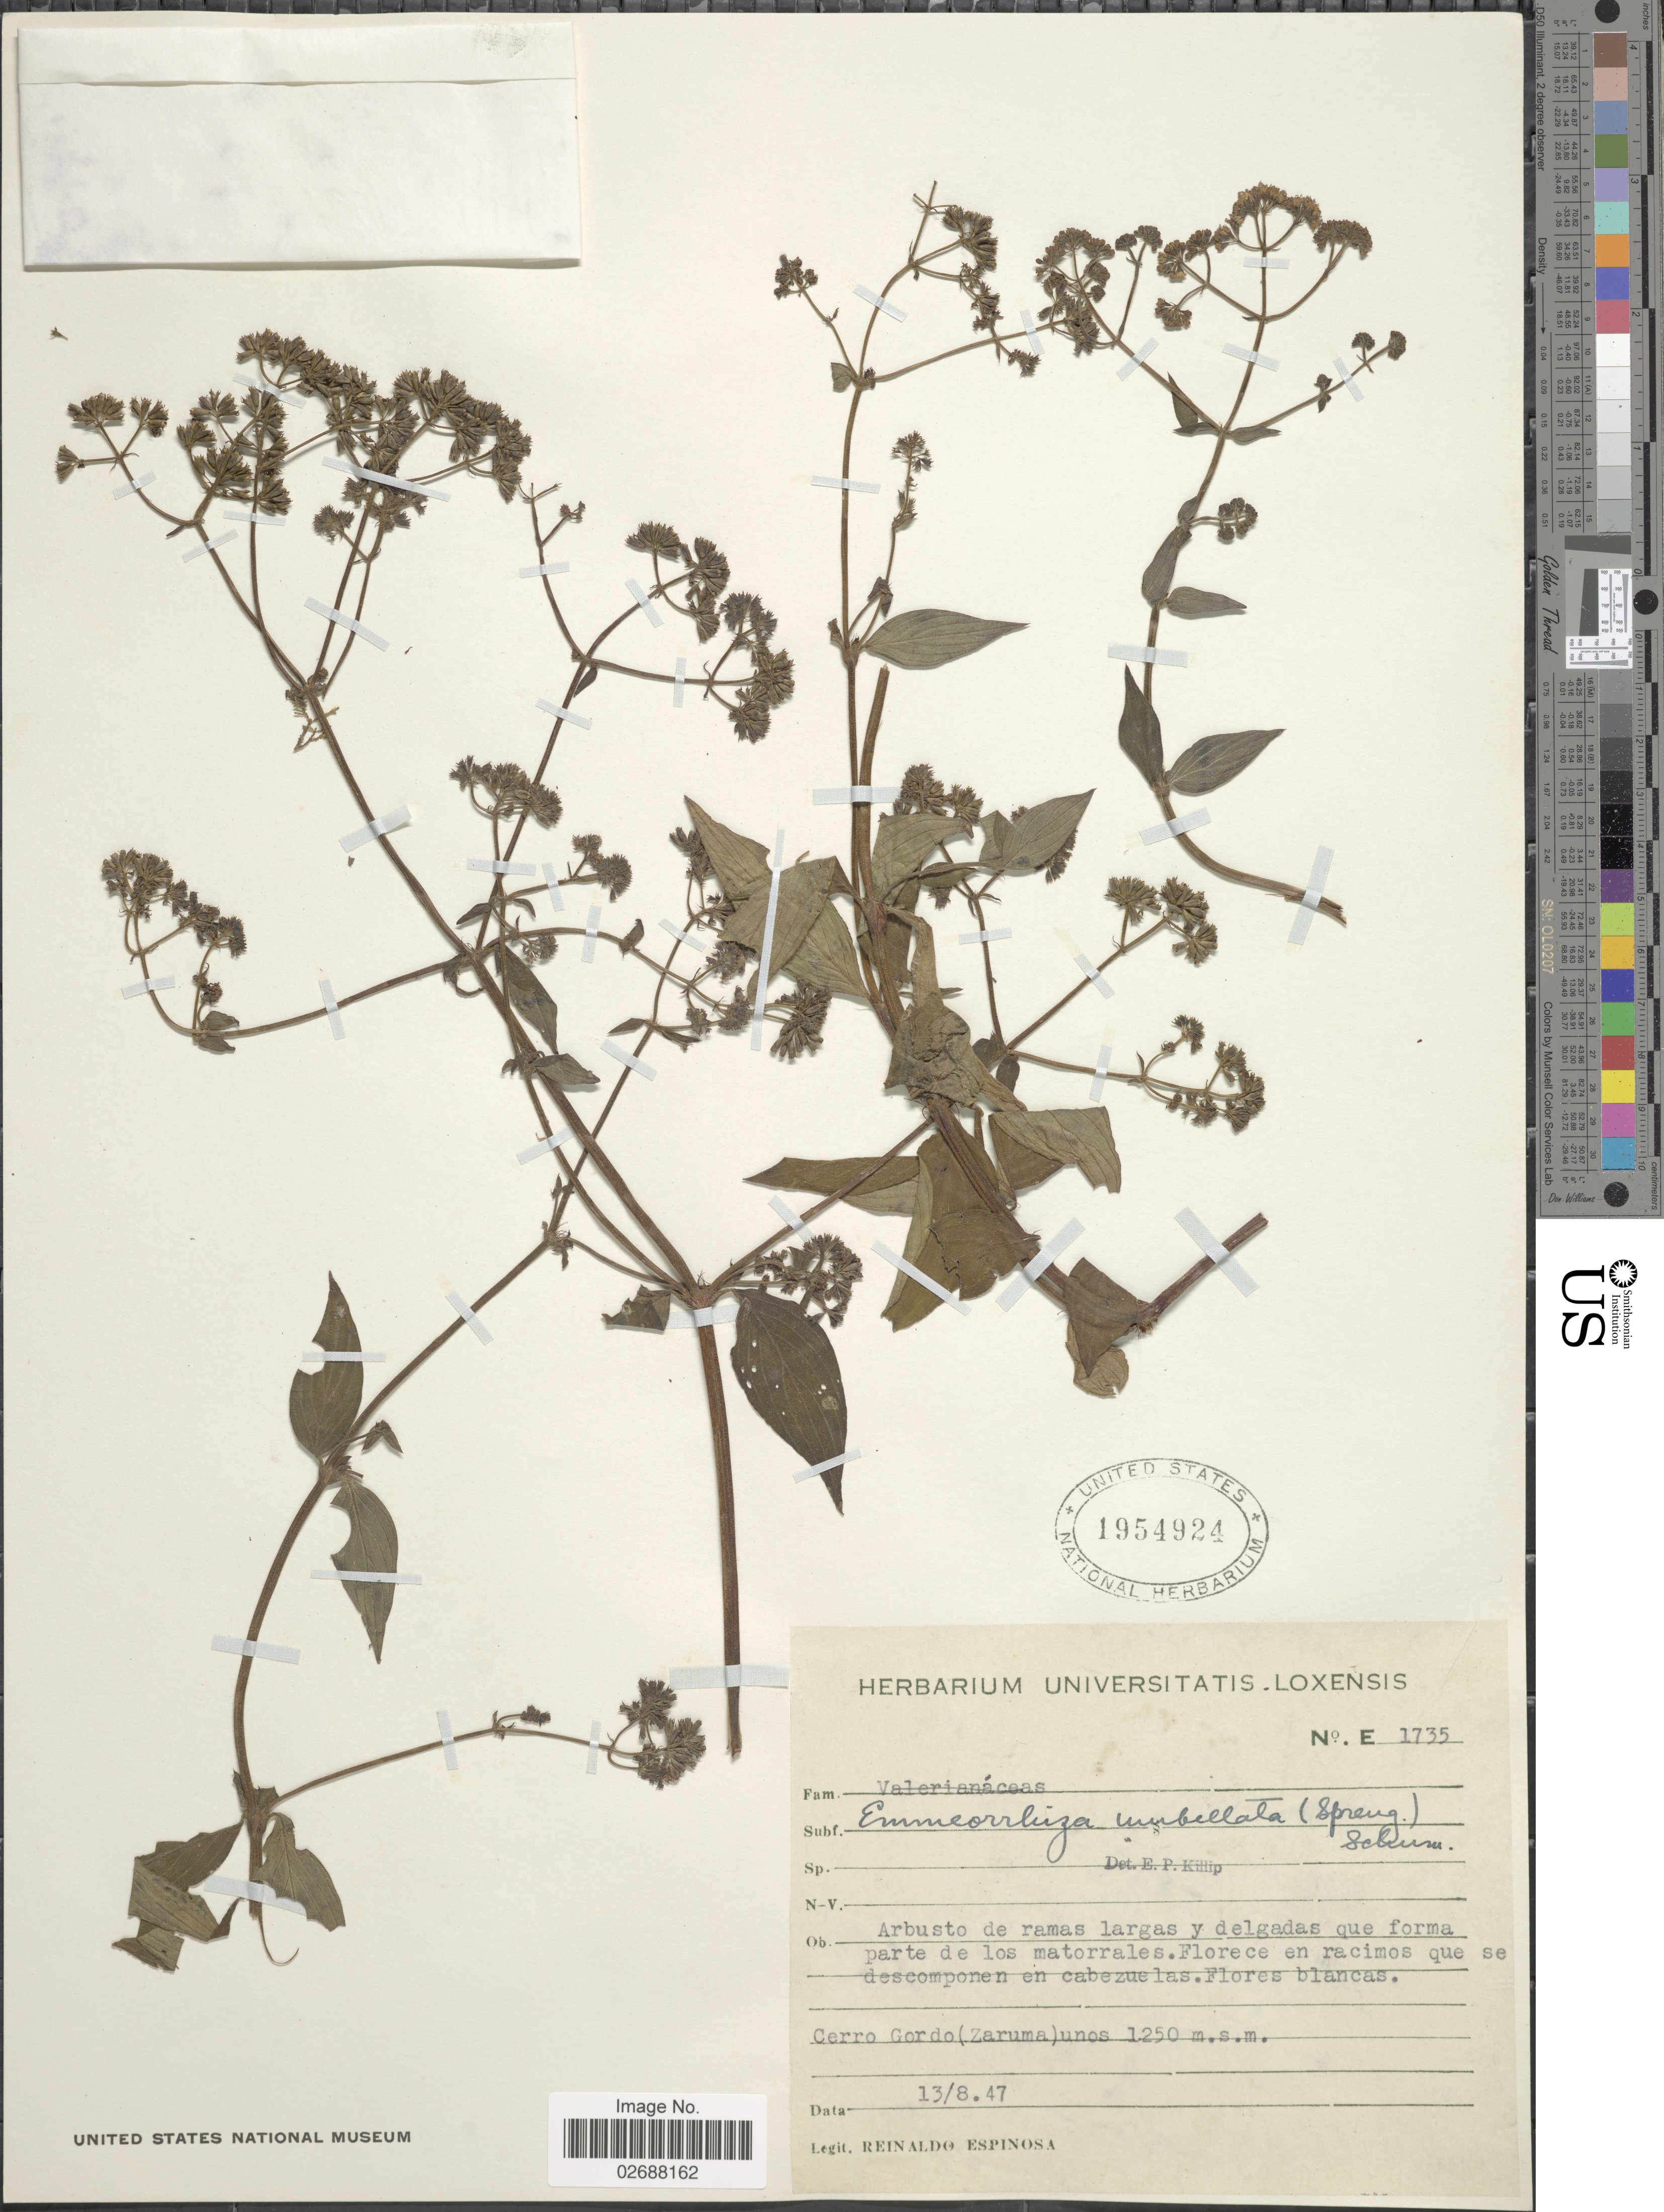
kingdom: Plantae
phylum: Tracheophyta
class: Magnoliopsida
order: Gentianales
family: Rubiaceae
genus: Emmeorhiza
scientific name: Emmeorhiza umbellata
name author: (Spreng.) K. Schum.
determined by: Kirkbride, J. H.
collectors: R. Espinosa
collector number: E 1735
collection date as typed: Transcribed d/m/y: 13/8/47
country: Ecuador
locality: Cerro Gordo (zaruma)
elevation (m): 1250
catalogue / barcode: US 1954924